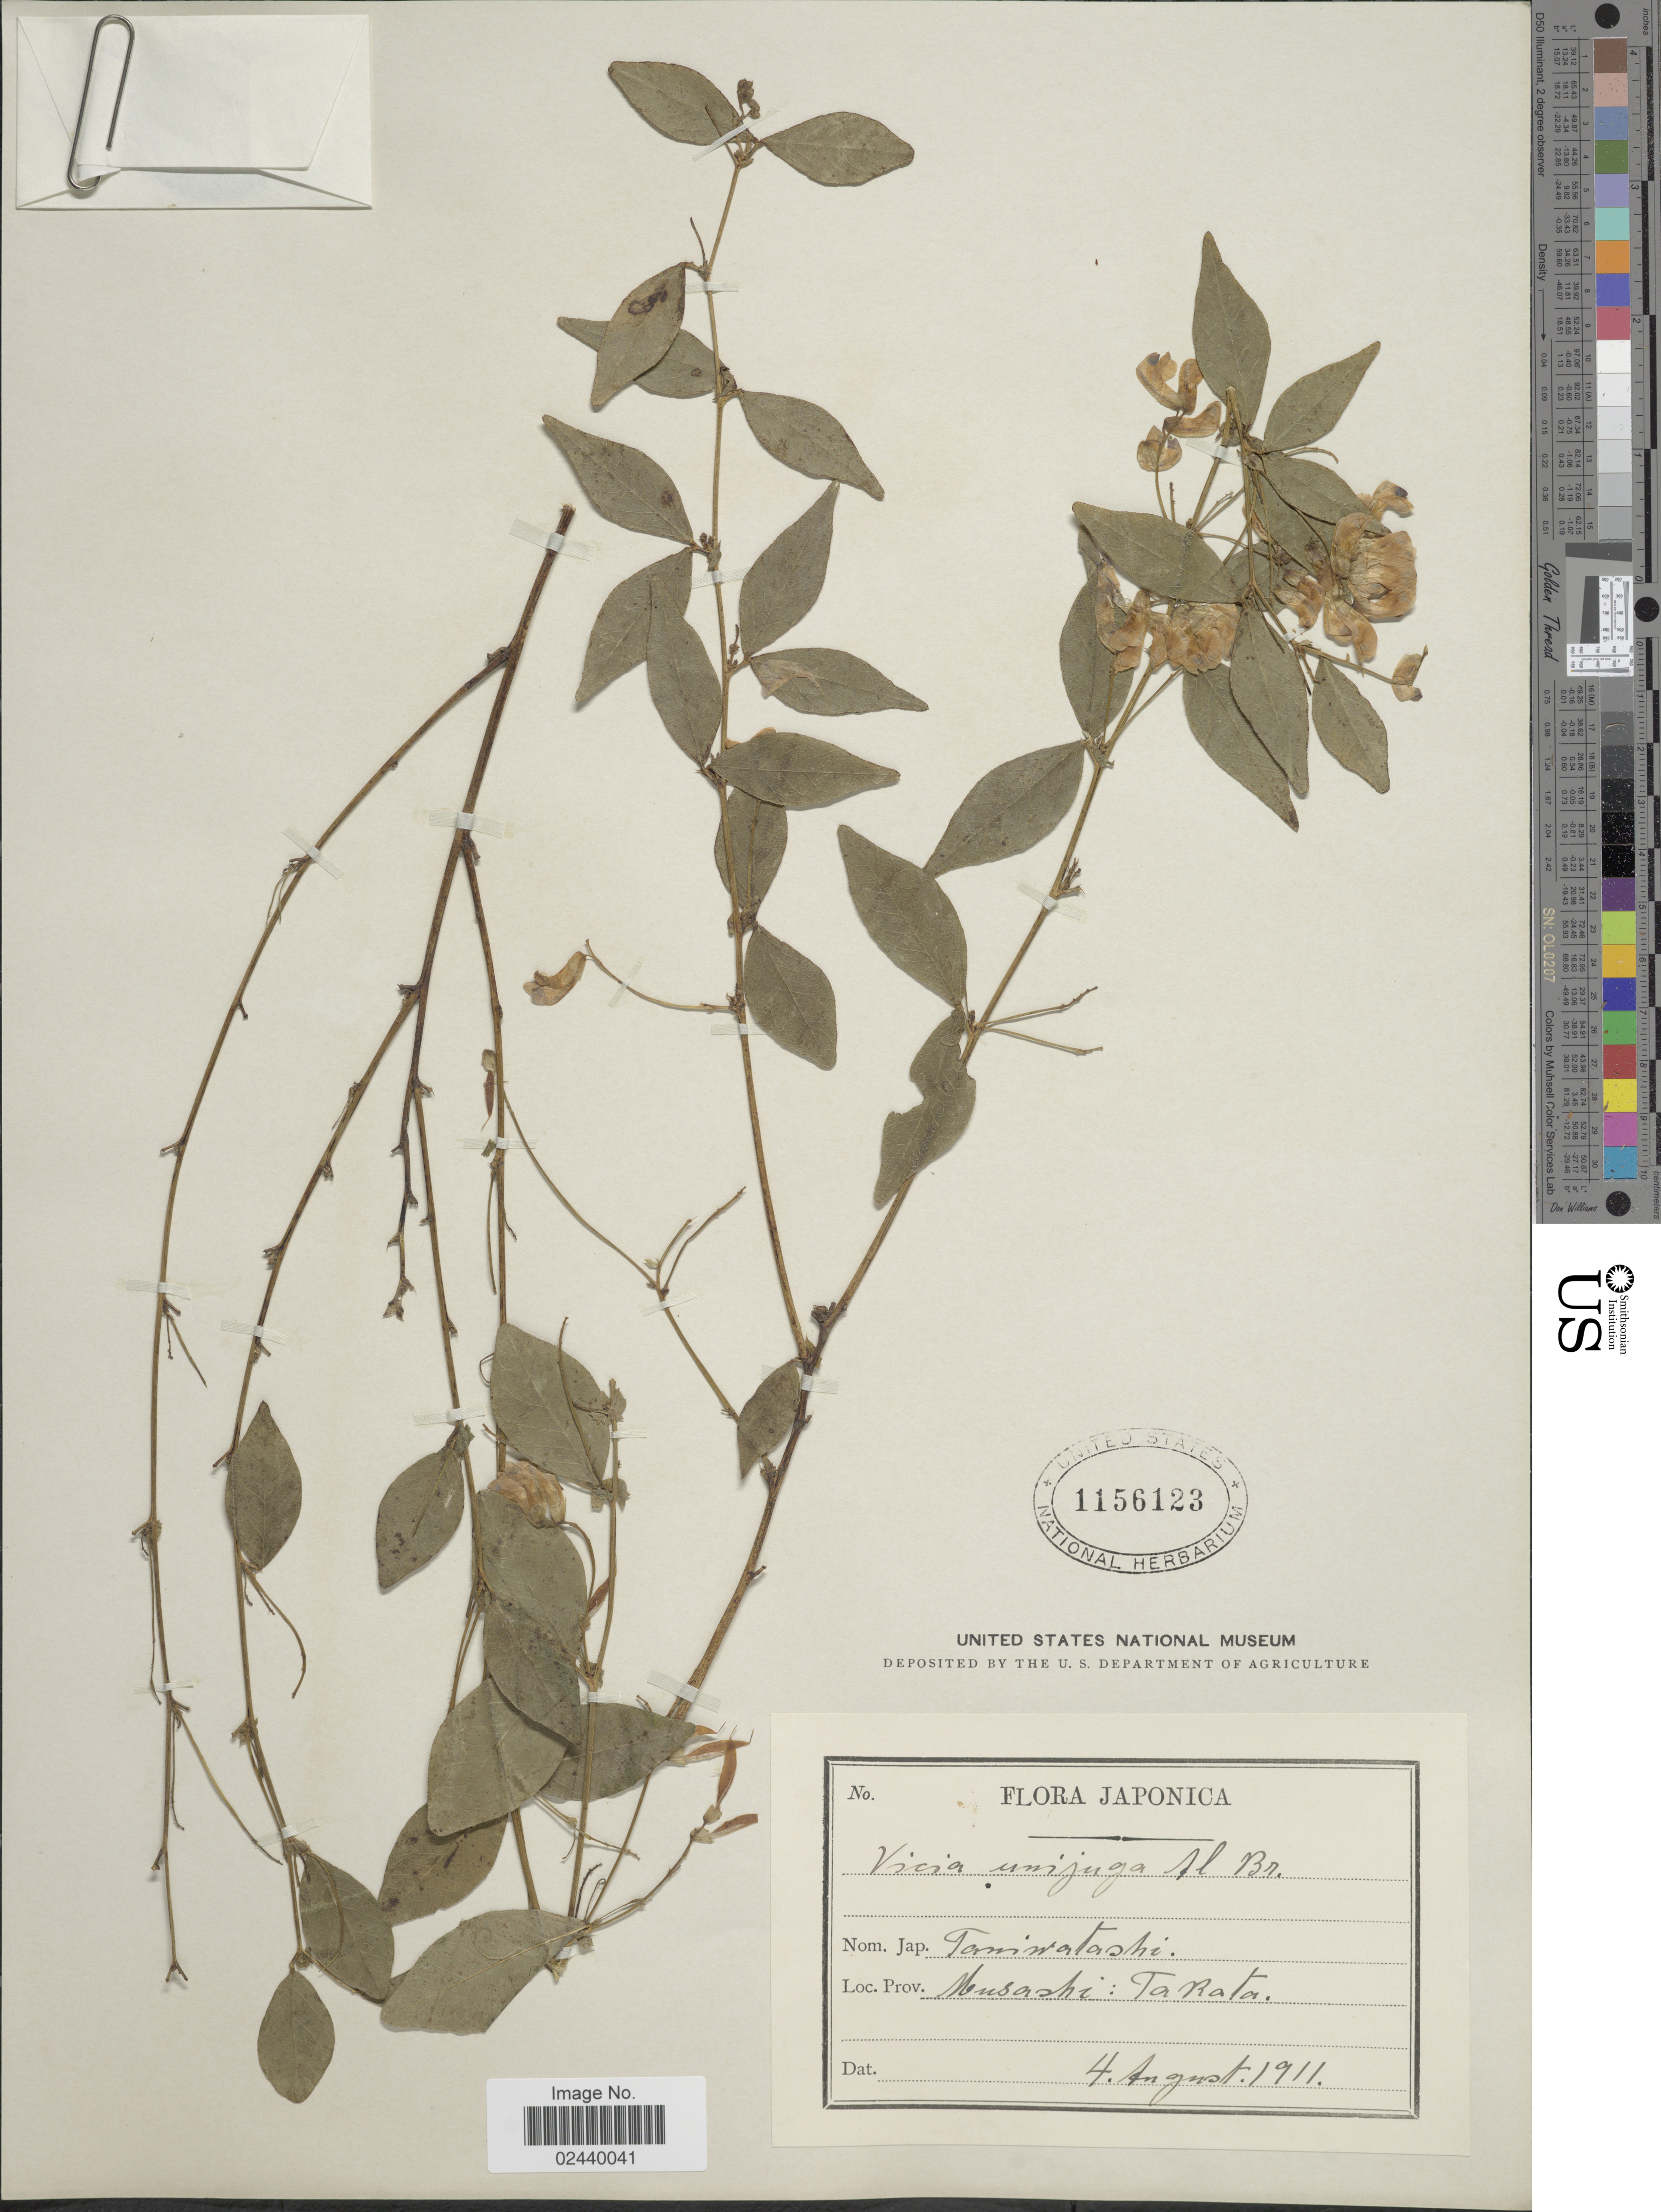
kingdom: Plantae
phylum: Tracheophyta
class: Magnoliopsida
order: Fabales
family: Fabaceae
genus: Vicia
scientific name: Vicia unijuga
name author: A. Braun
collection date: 1911-08-04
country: Japan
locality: Musashi: Takata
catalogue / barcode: US 1156123